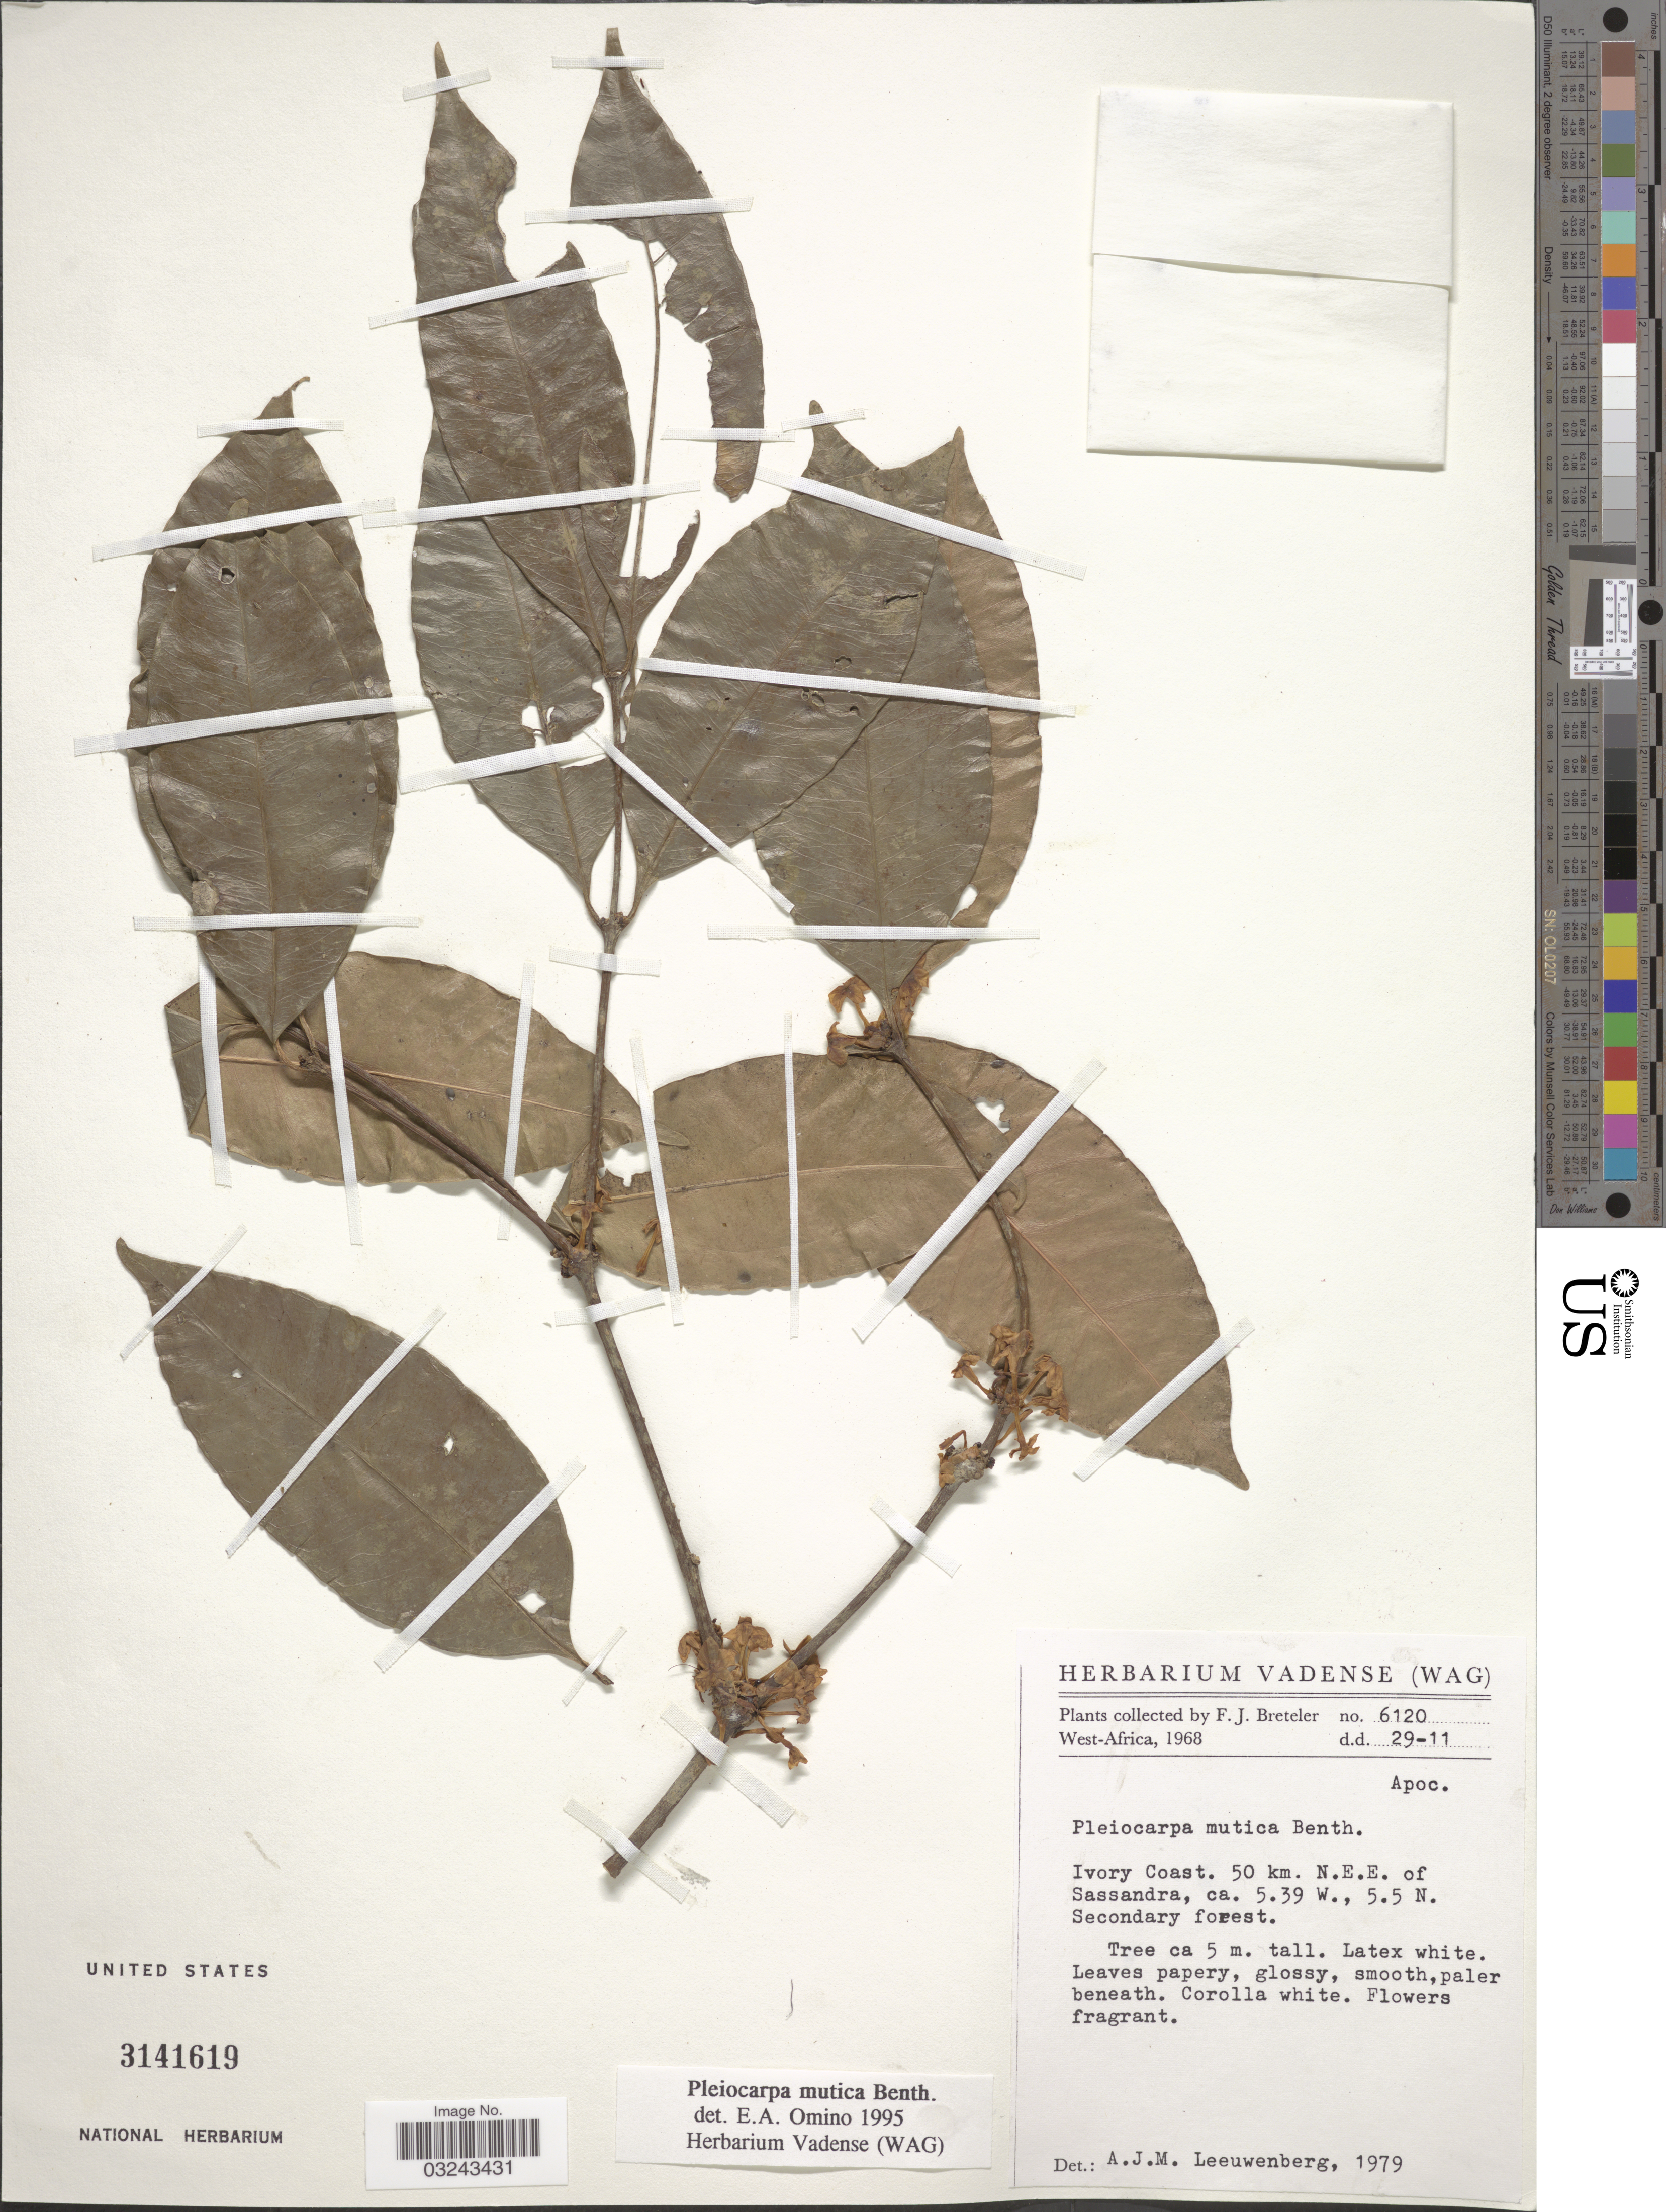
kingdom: Plantae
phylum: Tracheophyta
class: Magnoliopsida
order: Gentianales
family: Apocynaceae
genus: Pleiocarpa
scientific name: Pleiocarpa mutica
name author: Benth.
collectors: F. J. Breteler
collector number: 6120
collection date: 1968-11-29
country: Ivory Coast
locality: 50 km. N.E.E. of Sassandra.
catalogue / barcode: US 3141619